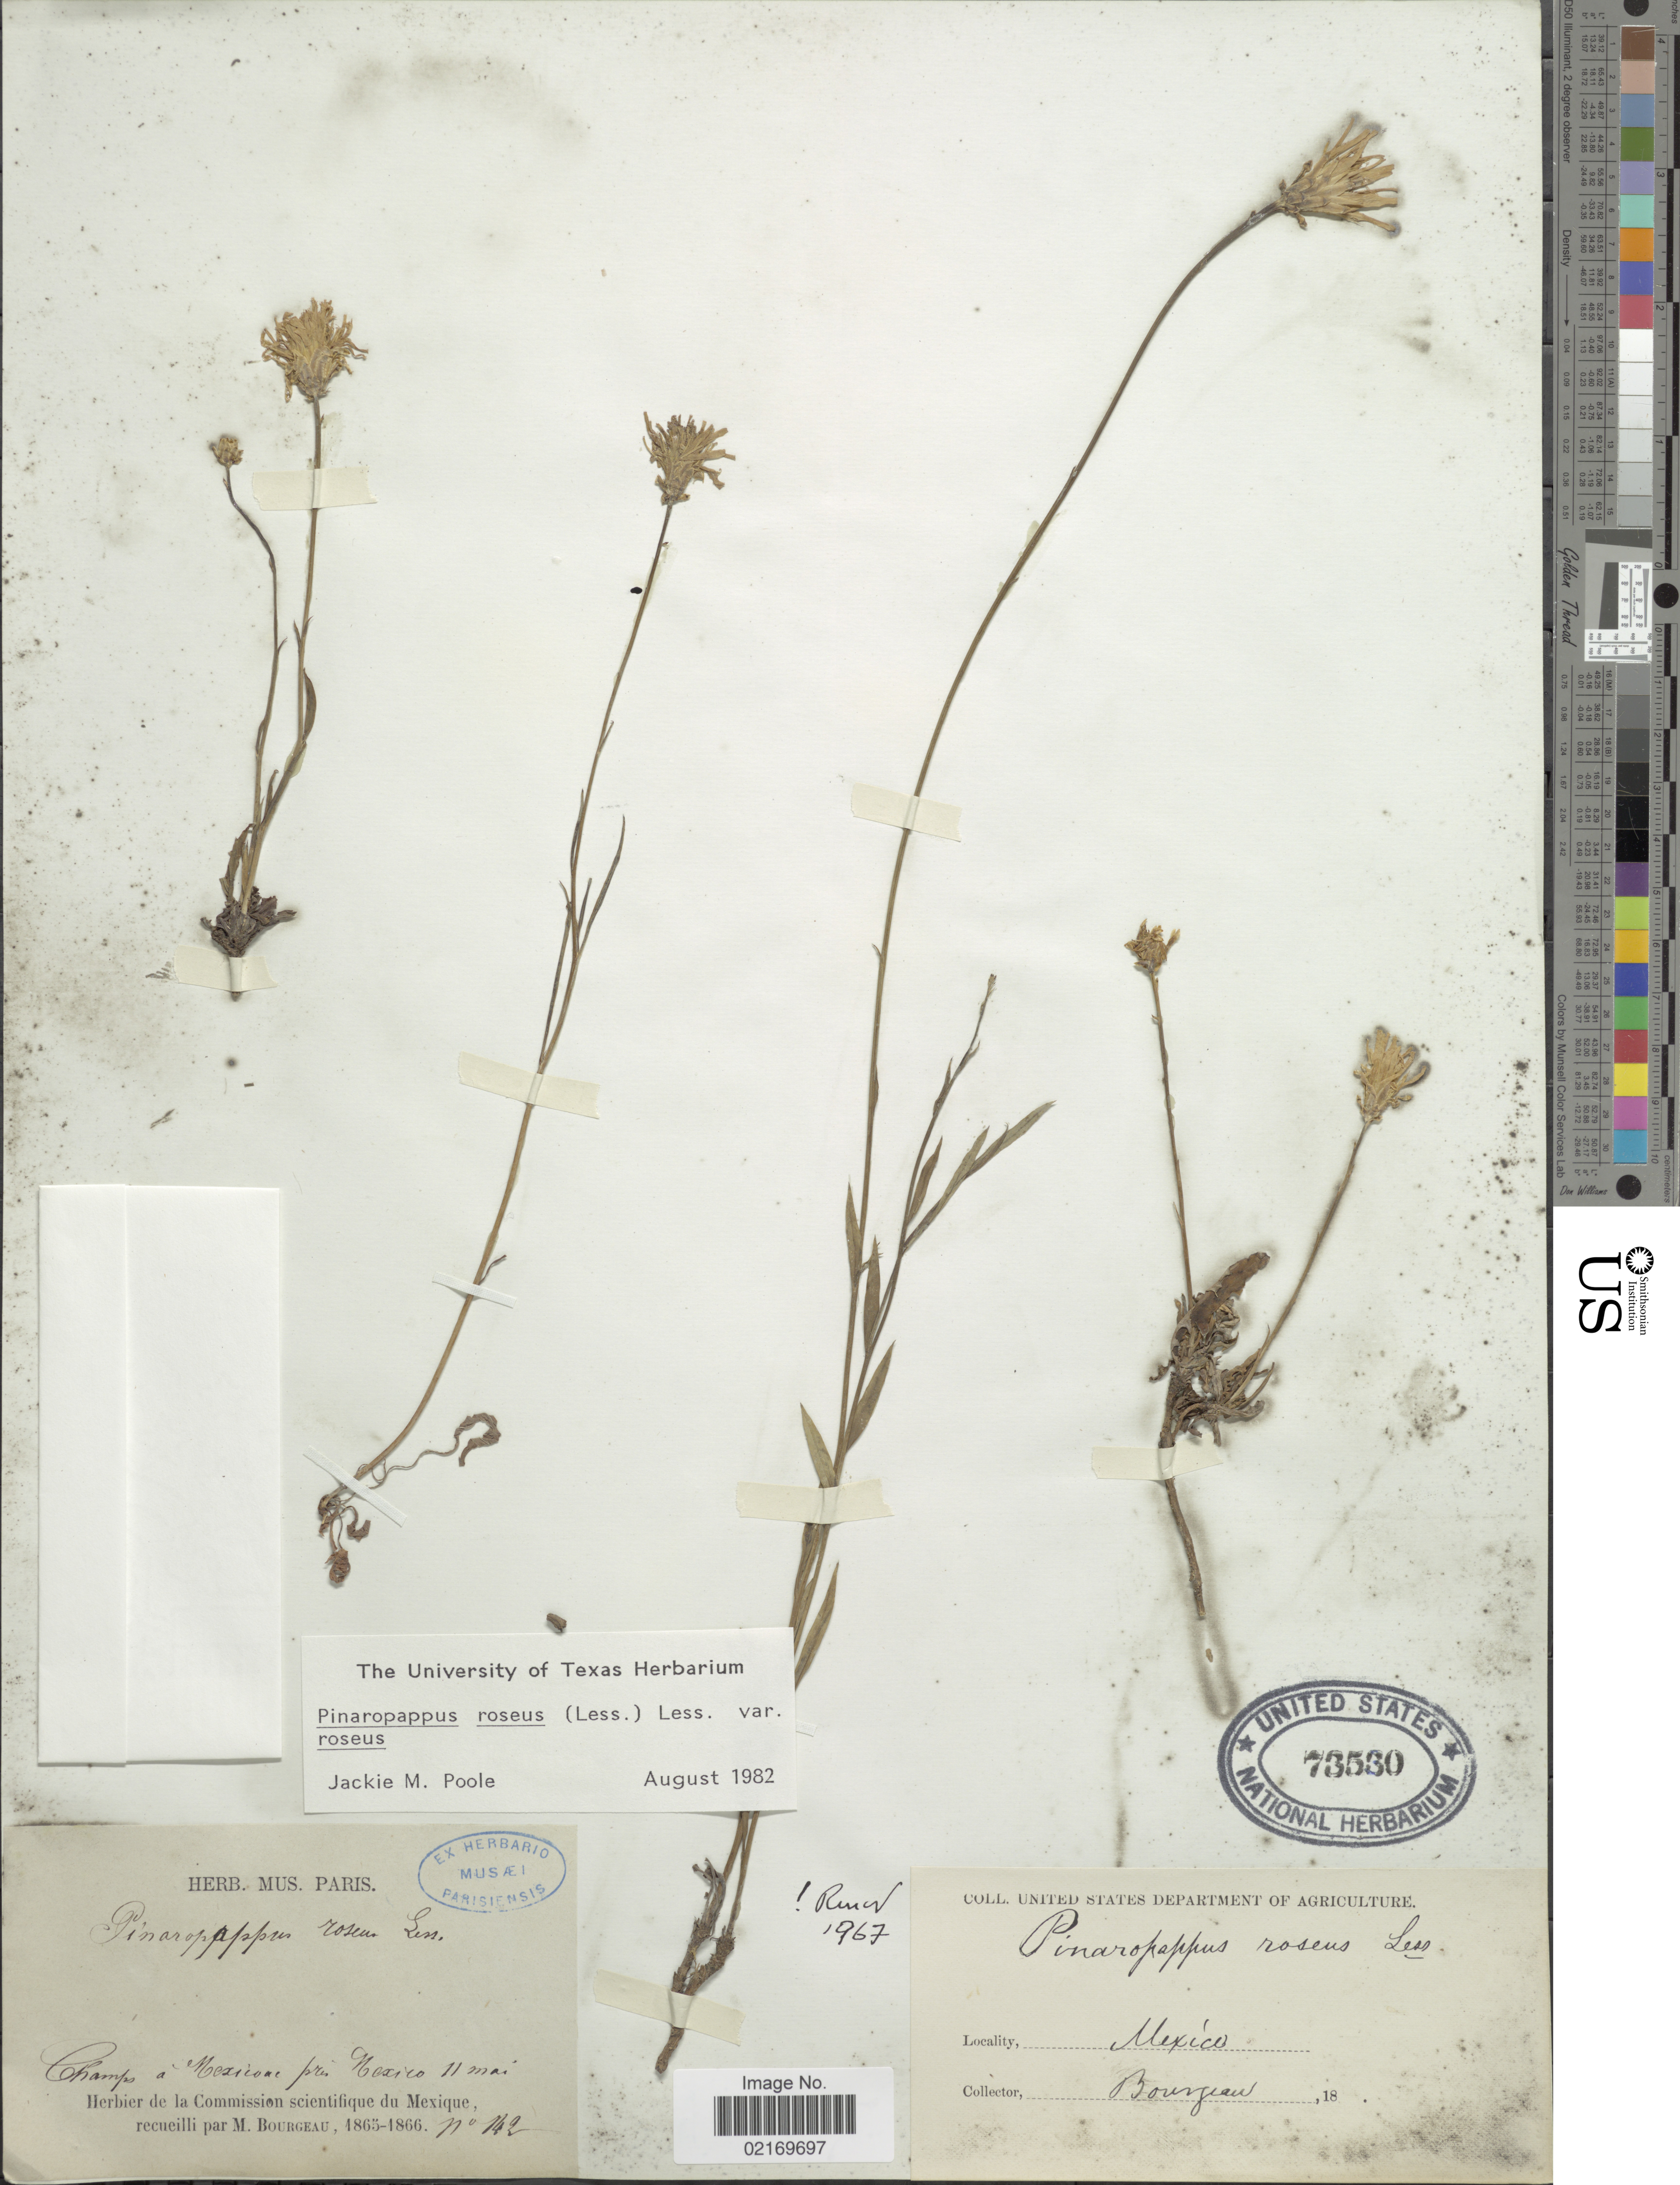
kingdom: Plantae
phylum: Tracheophyta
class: Magnoliopsida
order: Asterales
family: Asteraceae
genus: Pinaropappus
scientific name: Pinaropappus roseus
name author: Less.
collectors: M. Bourgeau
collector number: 142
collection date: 1865-05-11/1866-05-11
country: Mexico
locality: Champs à Mexicoae près Mexico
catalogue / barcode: US 73530